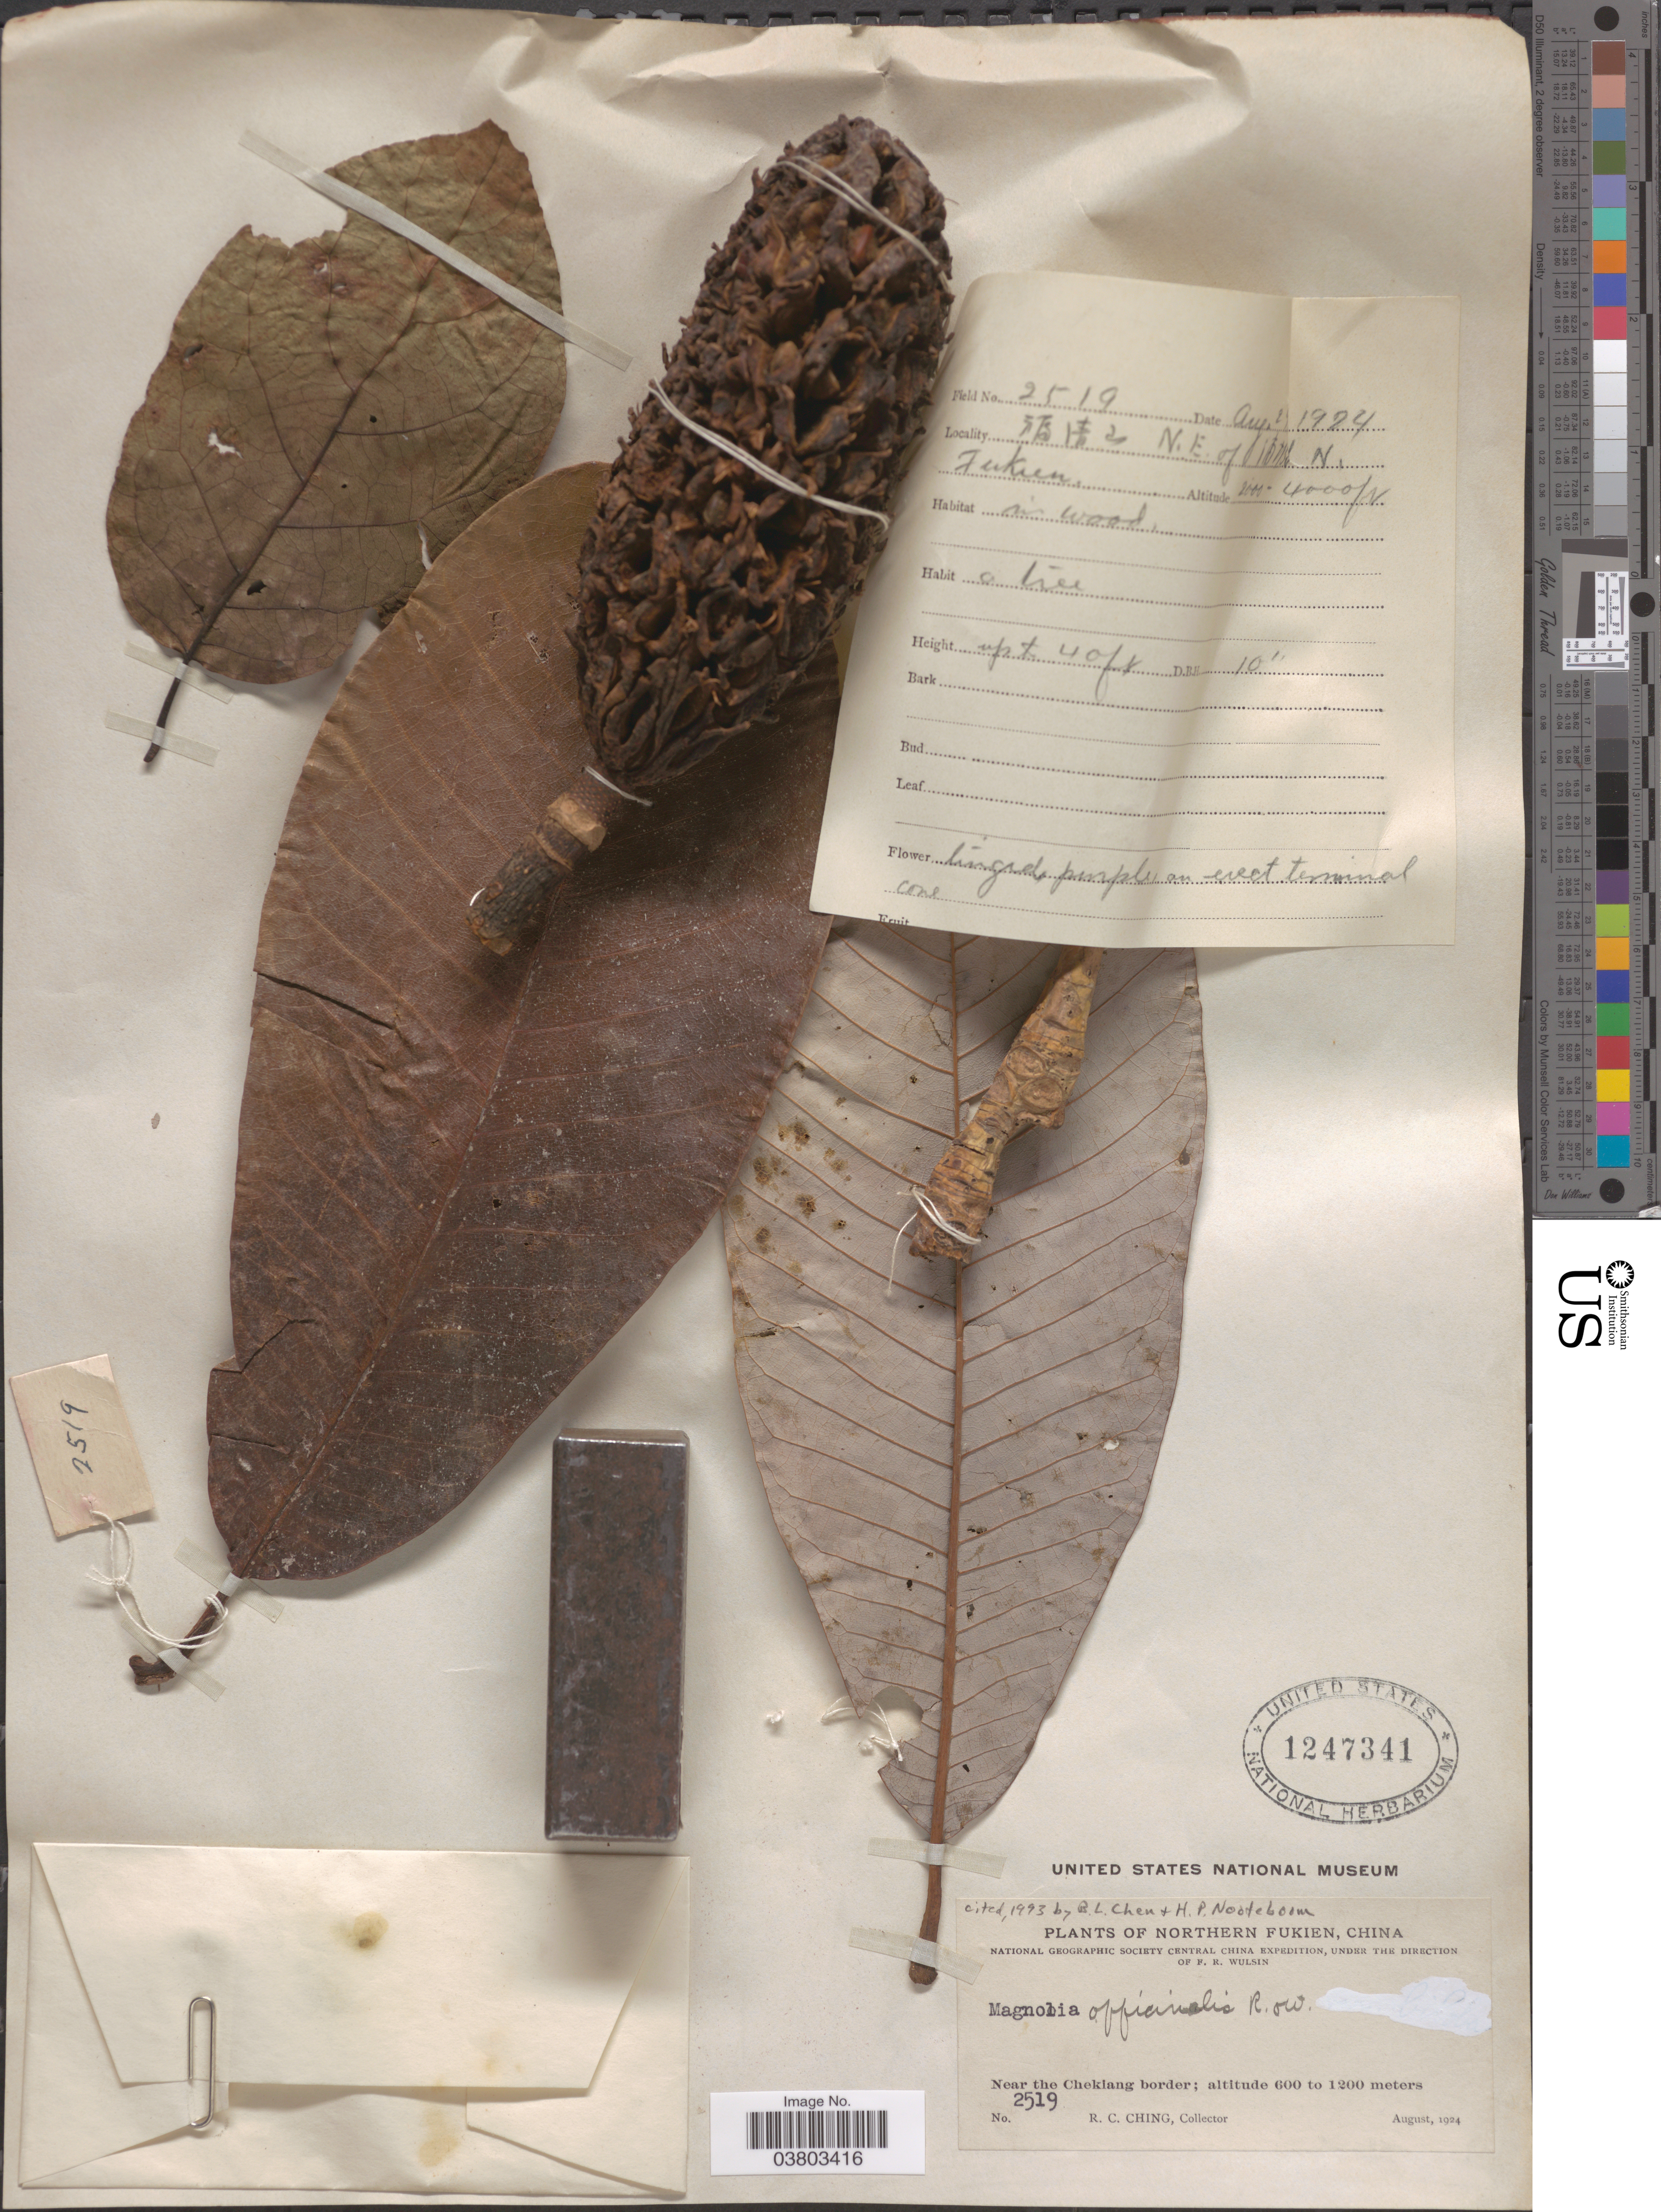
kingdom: Plantae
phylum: Tracheophyta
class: Magnoliopsida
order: Magnoliales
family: Magnoliaceae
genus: Magnolia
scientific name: Magnolia officinalis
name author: Rehder & E.H. Wilson in Sarg.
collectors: R. C. Ching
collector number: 2519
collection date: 1924-08-02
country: China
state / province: Fujian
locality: X. N.E. of X. Northern Fukien. Near the Chekiang border.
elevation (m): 600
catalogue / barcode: US 1247341